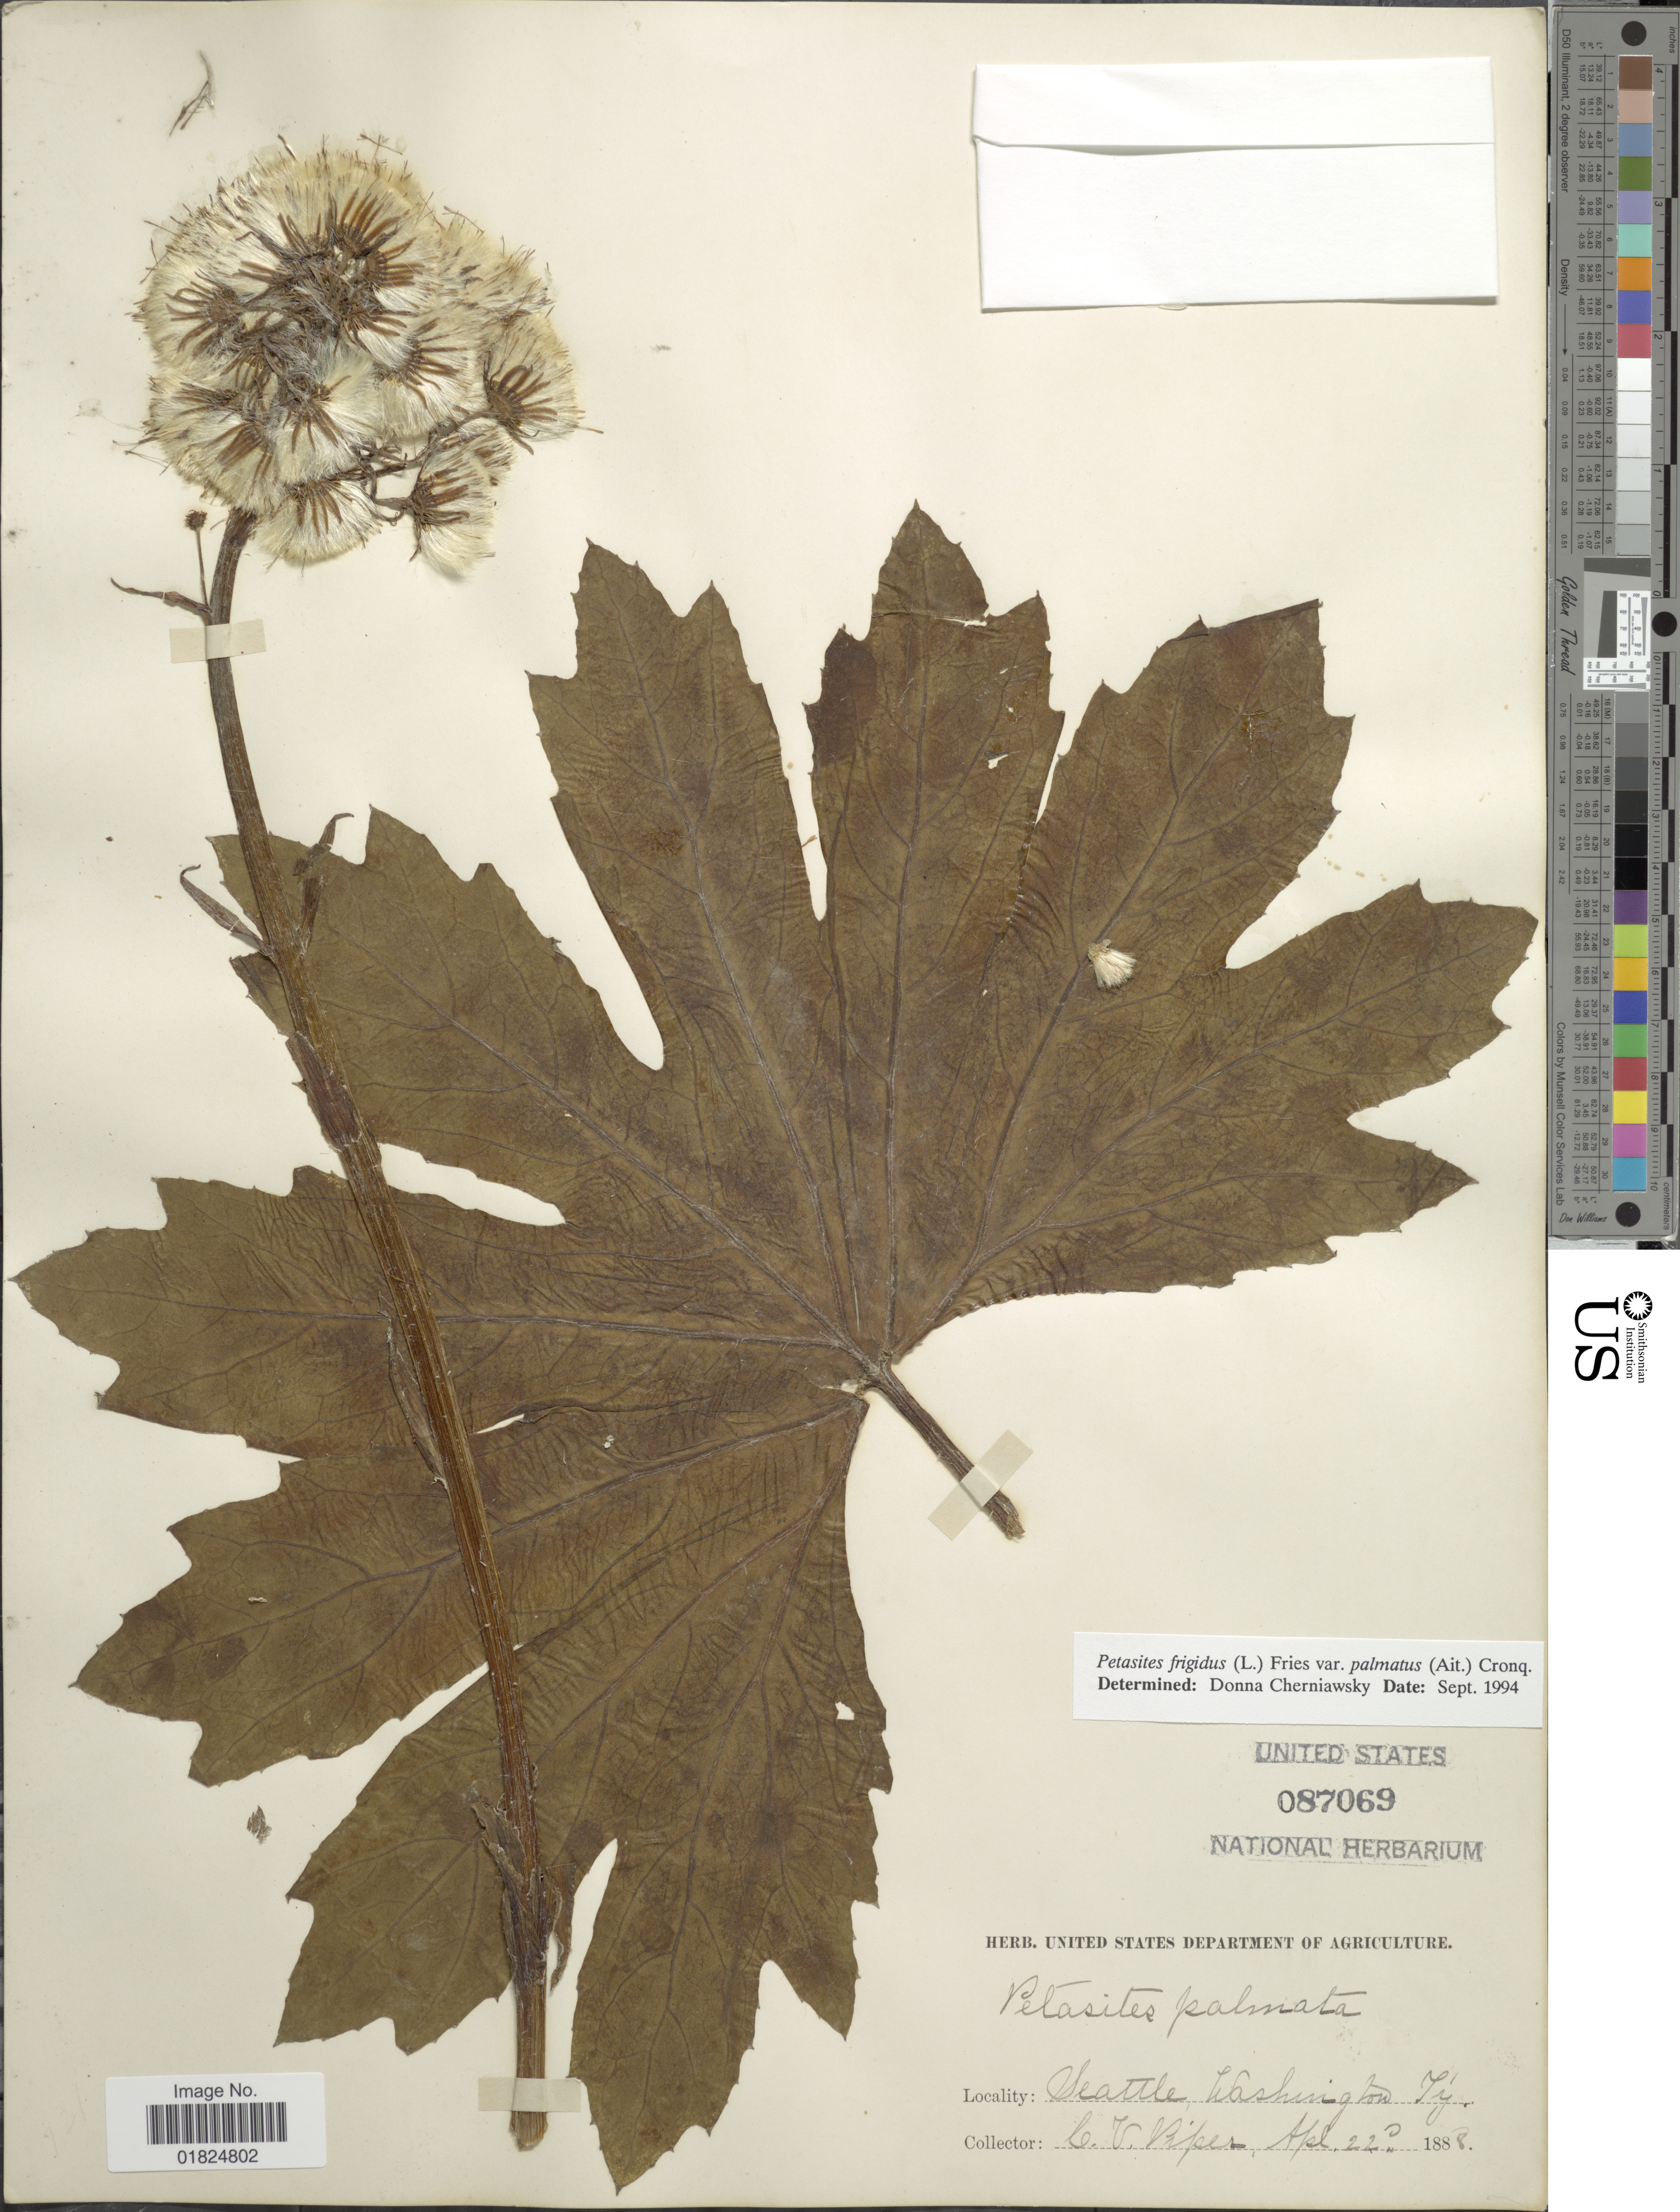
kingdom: Plantae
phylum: Tracheophyta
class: Magnoliopsida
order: Asterales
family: Asteraceae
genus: Petasites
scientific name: Petasites frigidus var. palmatus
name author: (Aiton) Cody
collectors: C. V. Piper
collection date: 1888-04-22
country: United States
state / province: Washington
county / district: King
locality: Seattle, Washington Ty.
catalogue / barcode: US 87069